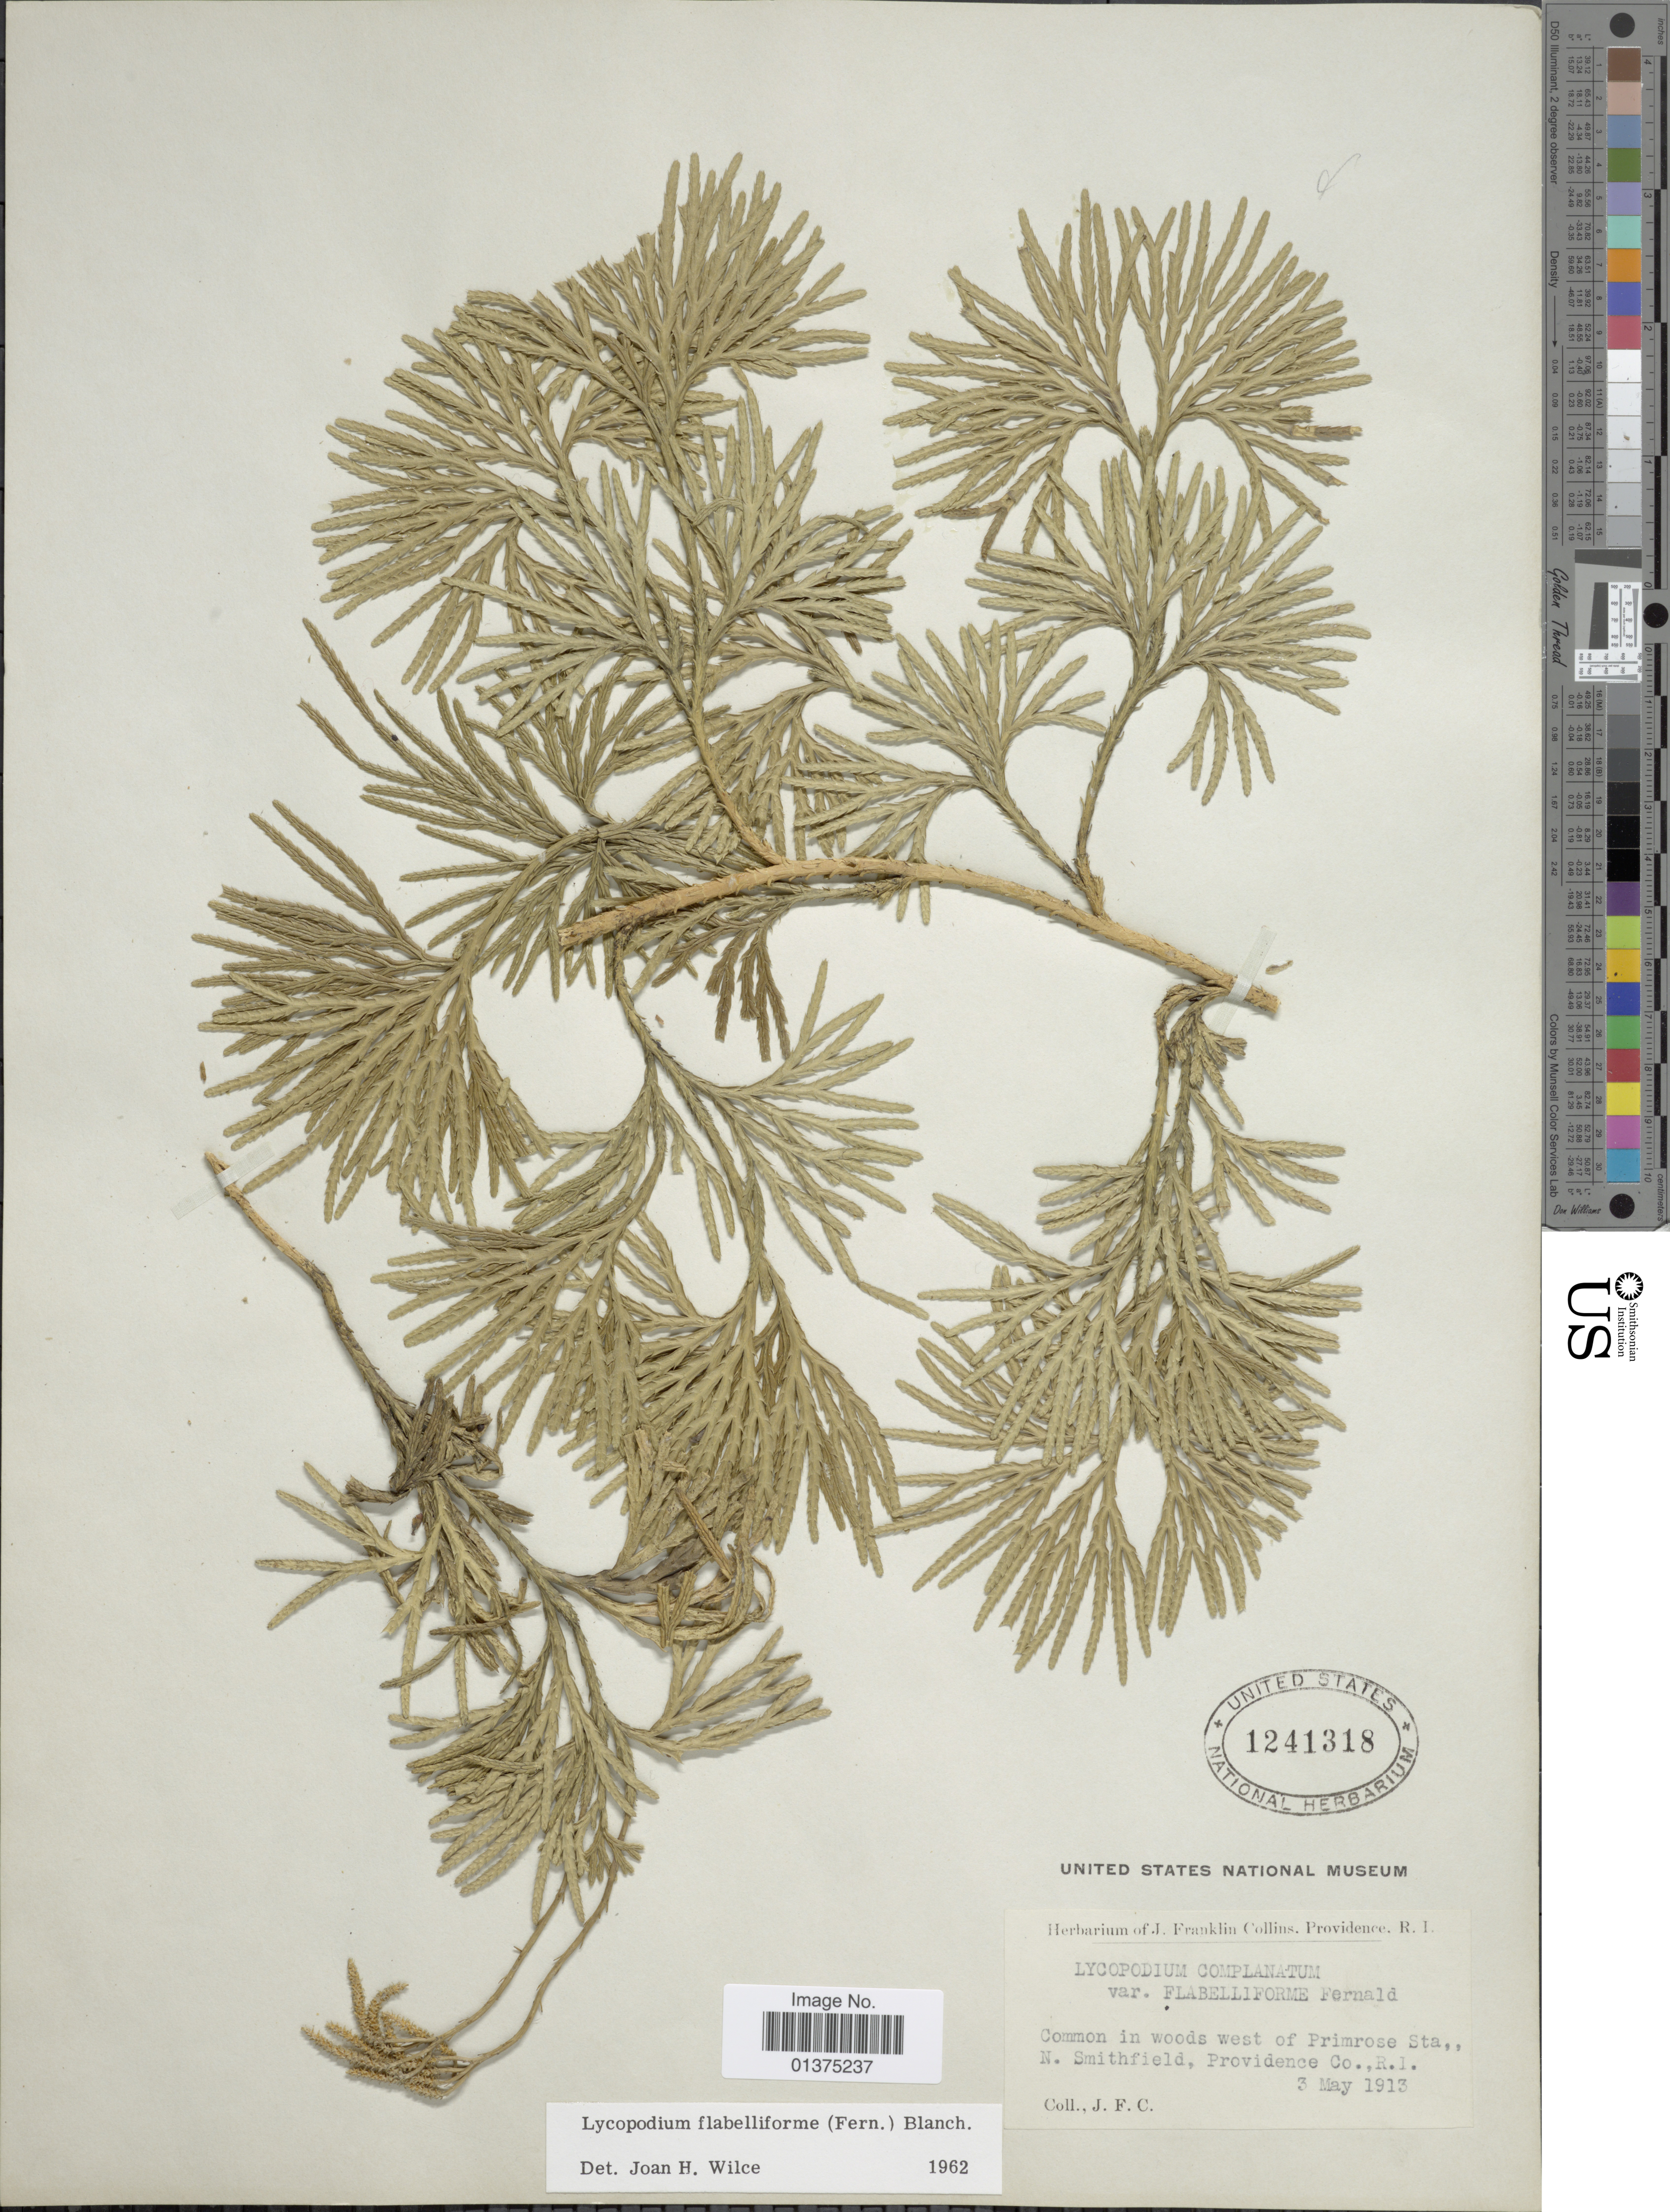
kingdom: Plantae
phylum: Tracheophyta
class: Lycopodiopsida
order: Lycopodiales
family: Lycopodiaceae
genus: Diphasiastrum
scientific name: Diphasiastrum digitatum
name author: (Dill. ex A. Braun) Holub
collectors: J. Collins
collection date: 1913-05-03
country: United States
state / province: Rhode Island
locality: Common in woods west of Primrose Sta., N.Smithfield, providence Co., R.I.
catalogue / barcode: US 1241318